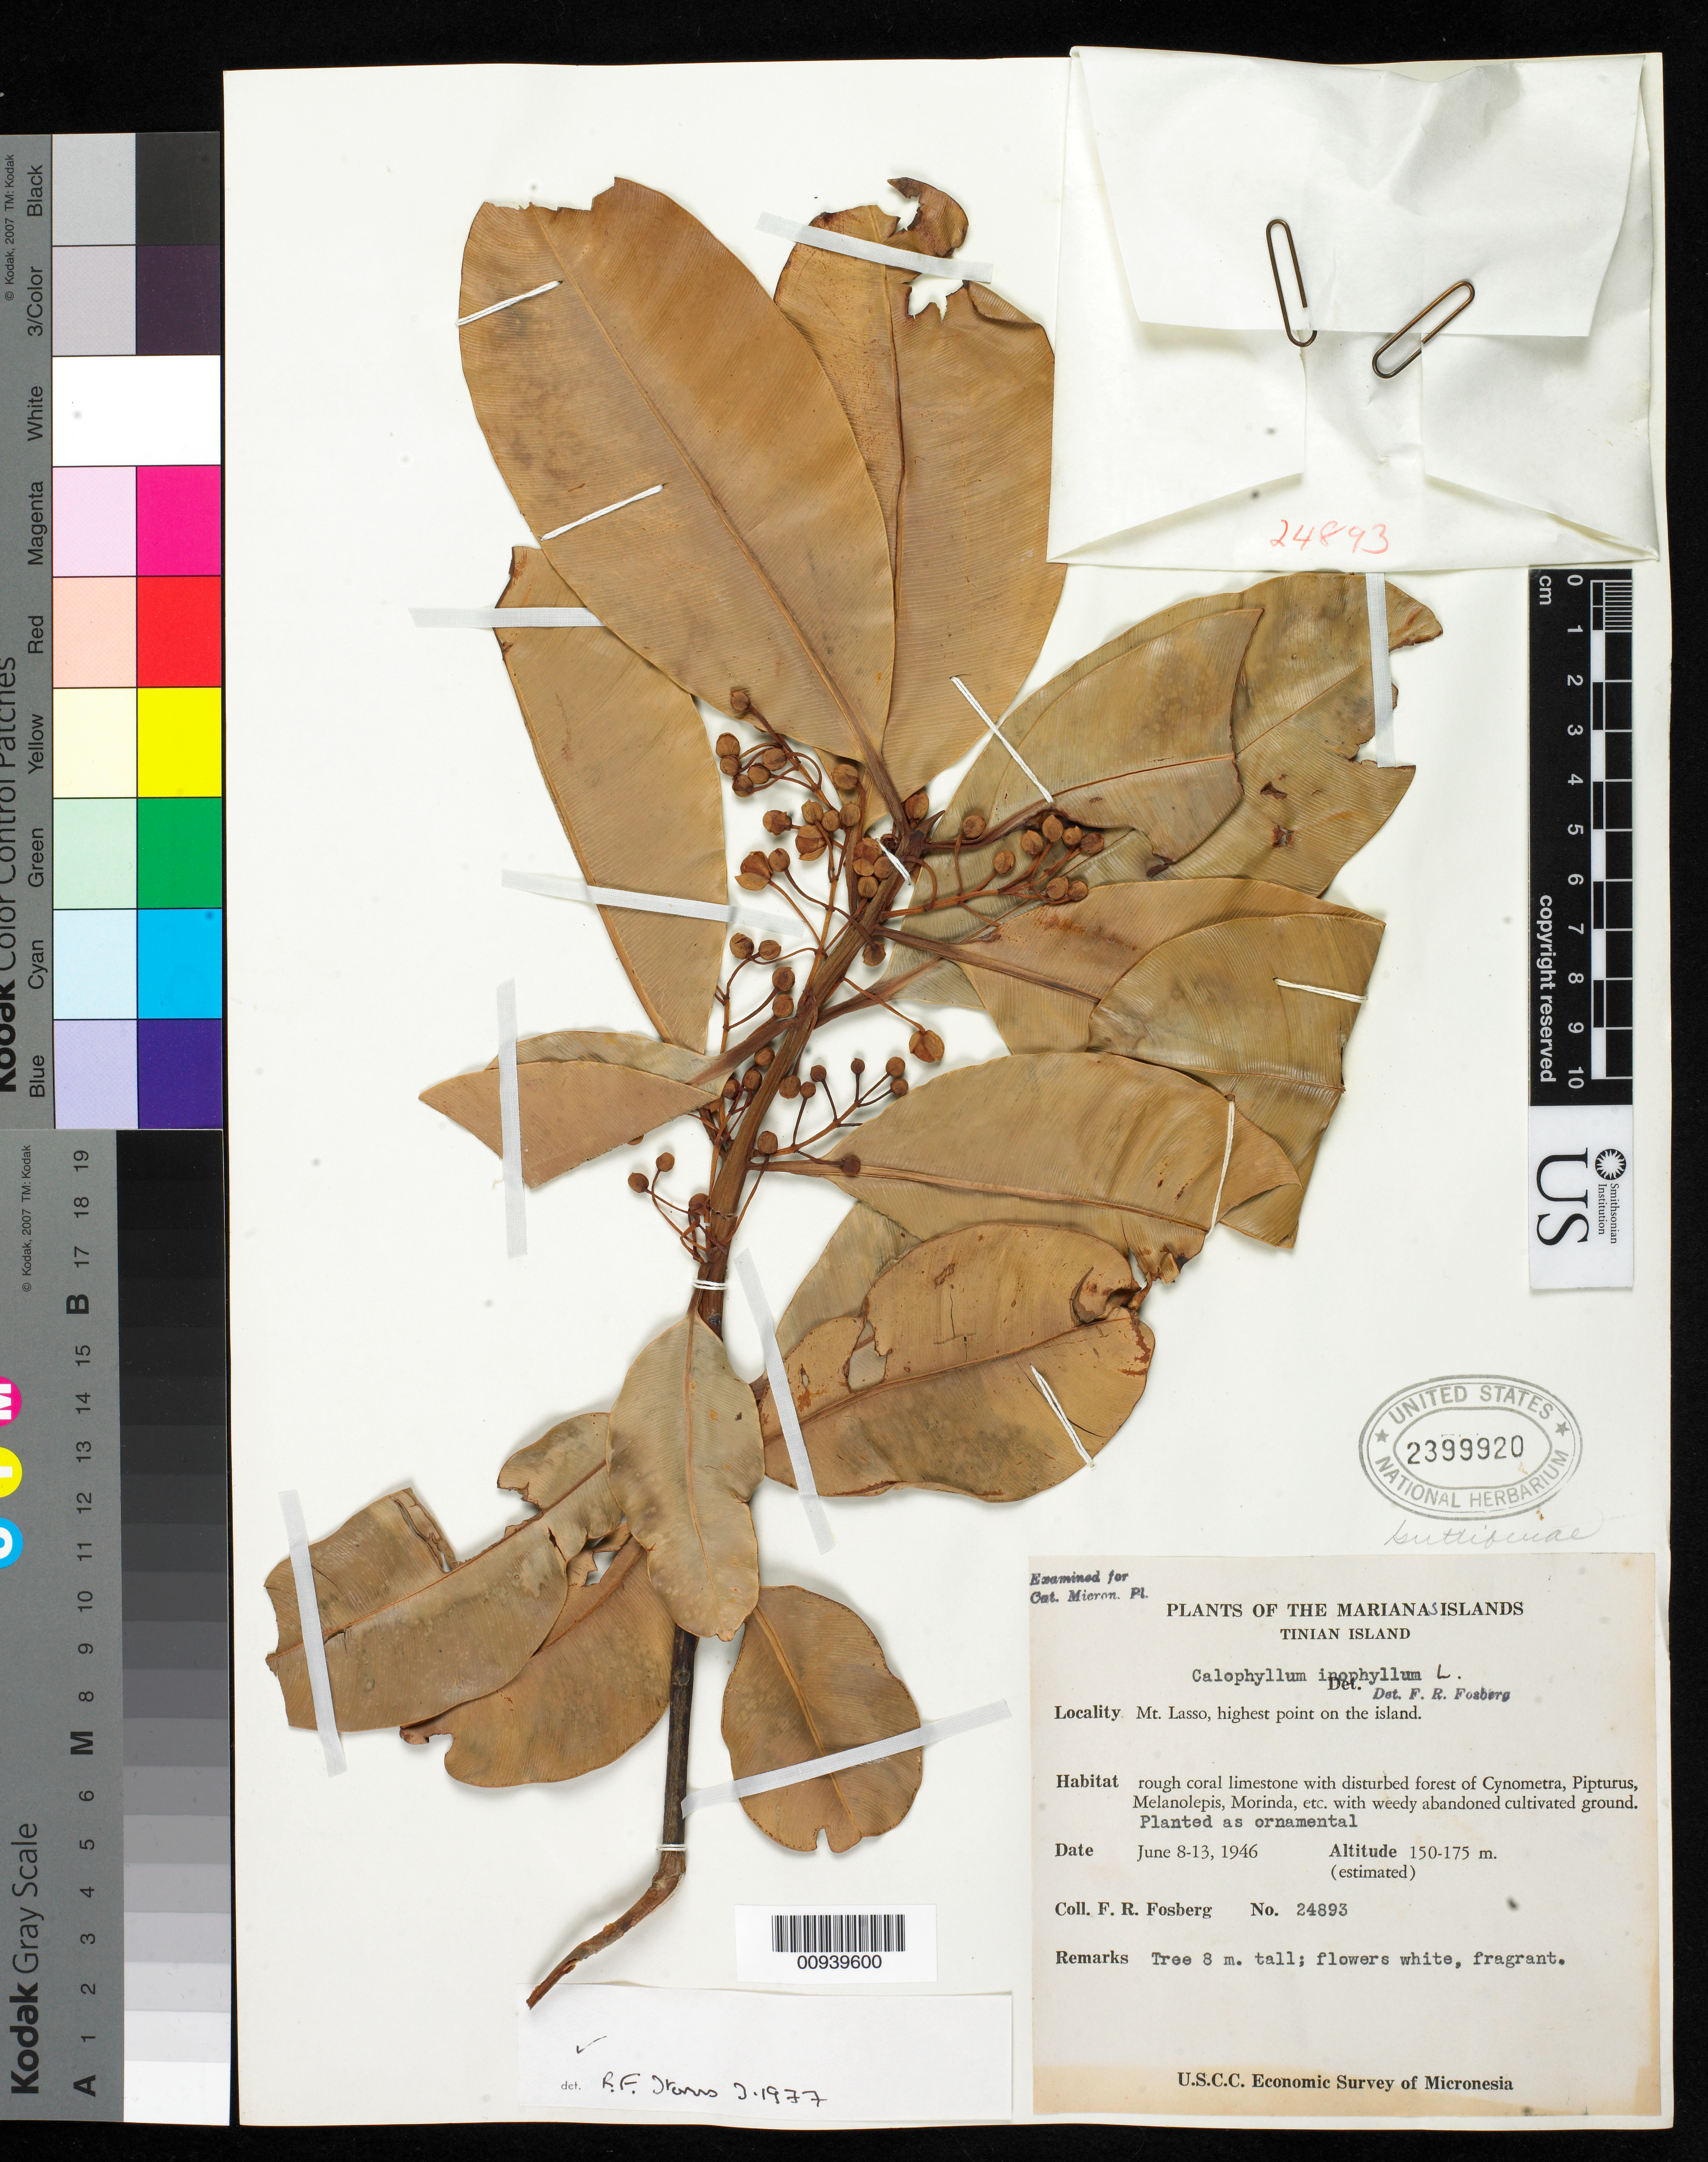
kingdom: Plantae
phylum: Tracheophyta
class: Magnoliopsida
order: Malpighiales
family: Calophyllaceae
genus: Calophyllum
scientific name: Calophyllum inophyllum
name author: L.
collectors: F. R. Fosberg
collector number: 24893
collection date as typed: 03 Aug 1946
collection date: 1946-08-03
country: Micronesia, Federated States of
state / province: Pohnpei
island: Kapingamarangi Atoll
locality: Hare Islet (Hale I.)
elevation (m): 1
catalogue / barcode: US 2399920